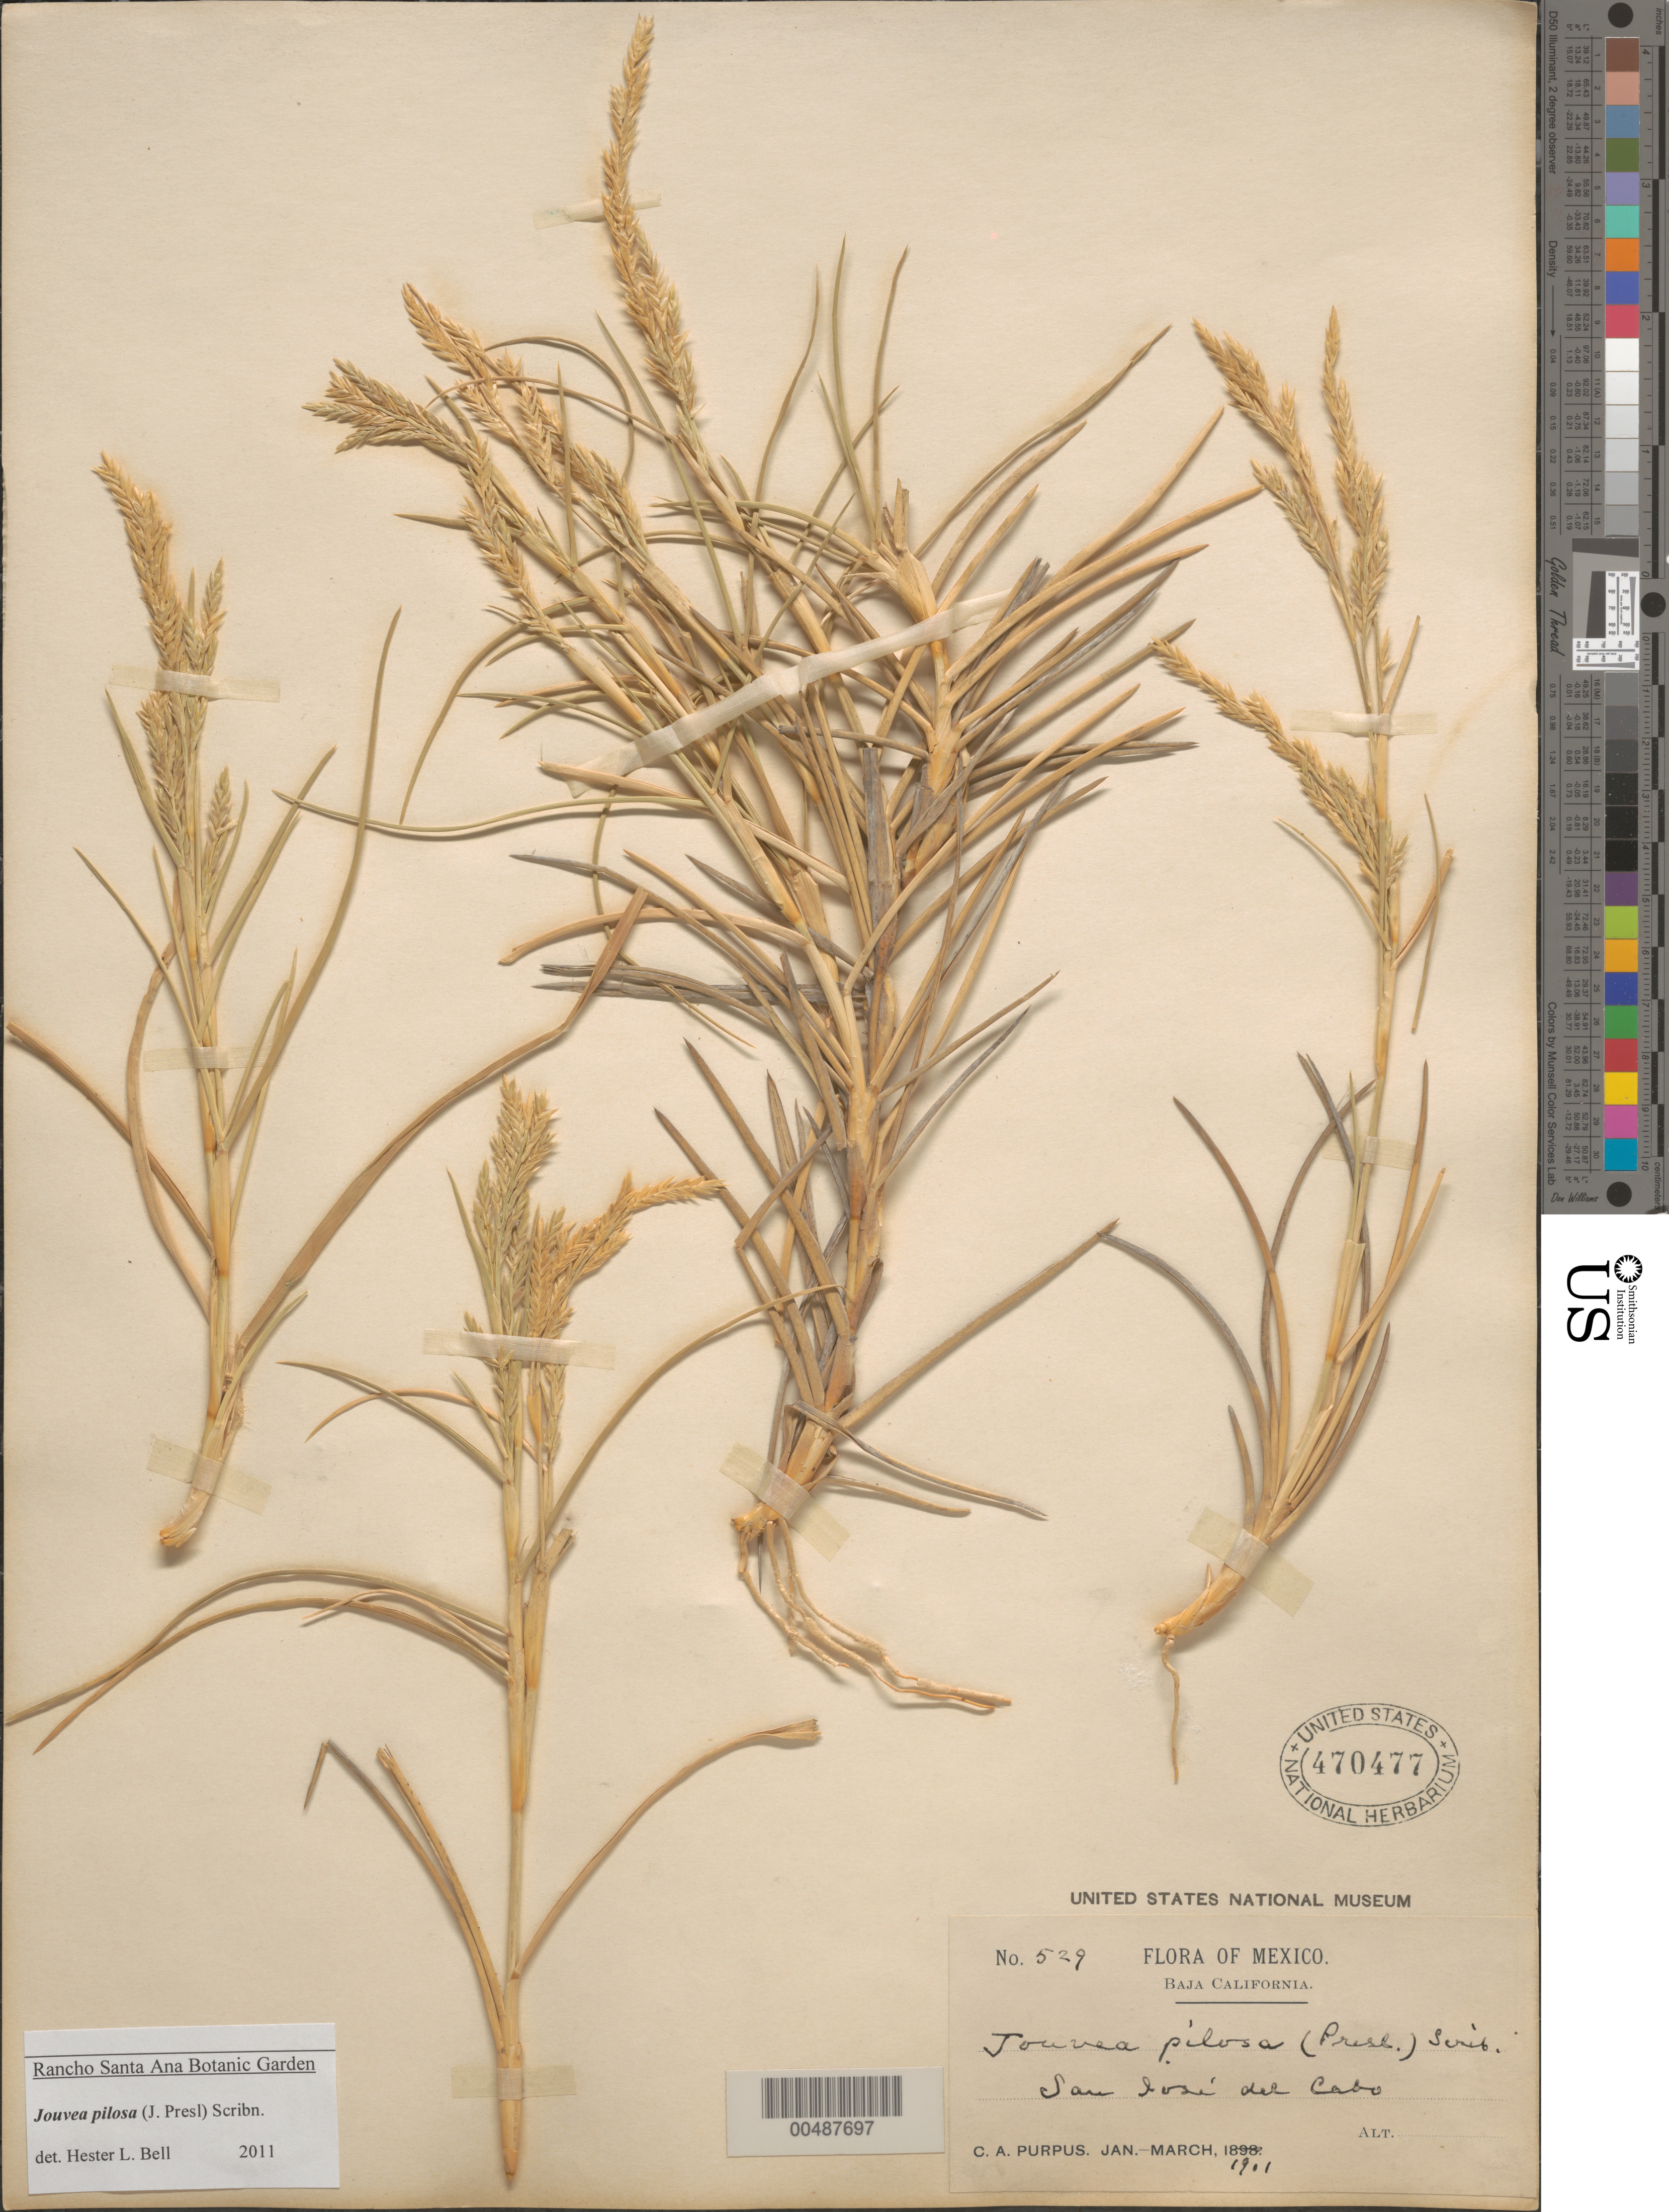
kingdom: Plantae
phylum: Tracheophyta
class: Liliopsida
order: Poales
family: Poaceae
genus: Jouvea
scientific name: Jouvea pilosa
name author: (J. Presl) Scribn.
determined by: Bell, H. L.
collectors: C. A. Purpus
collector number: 529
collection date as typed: Jan 1901 to Mar 1901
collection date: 1901-01/1901-03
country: Mexico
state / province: Baja California Sur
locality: San José del Cabo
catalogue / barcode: US 470477